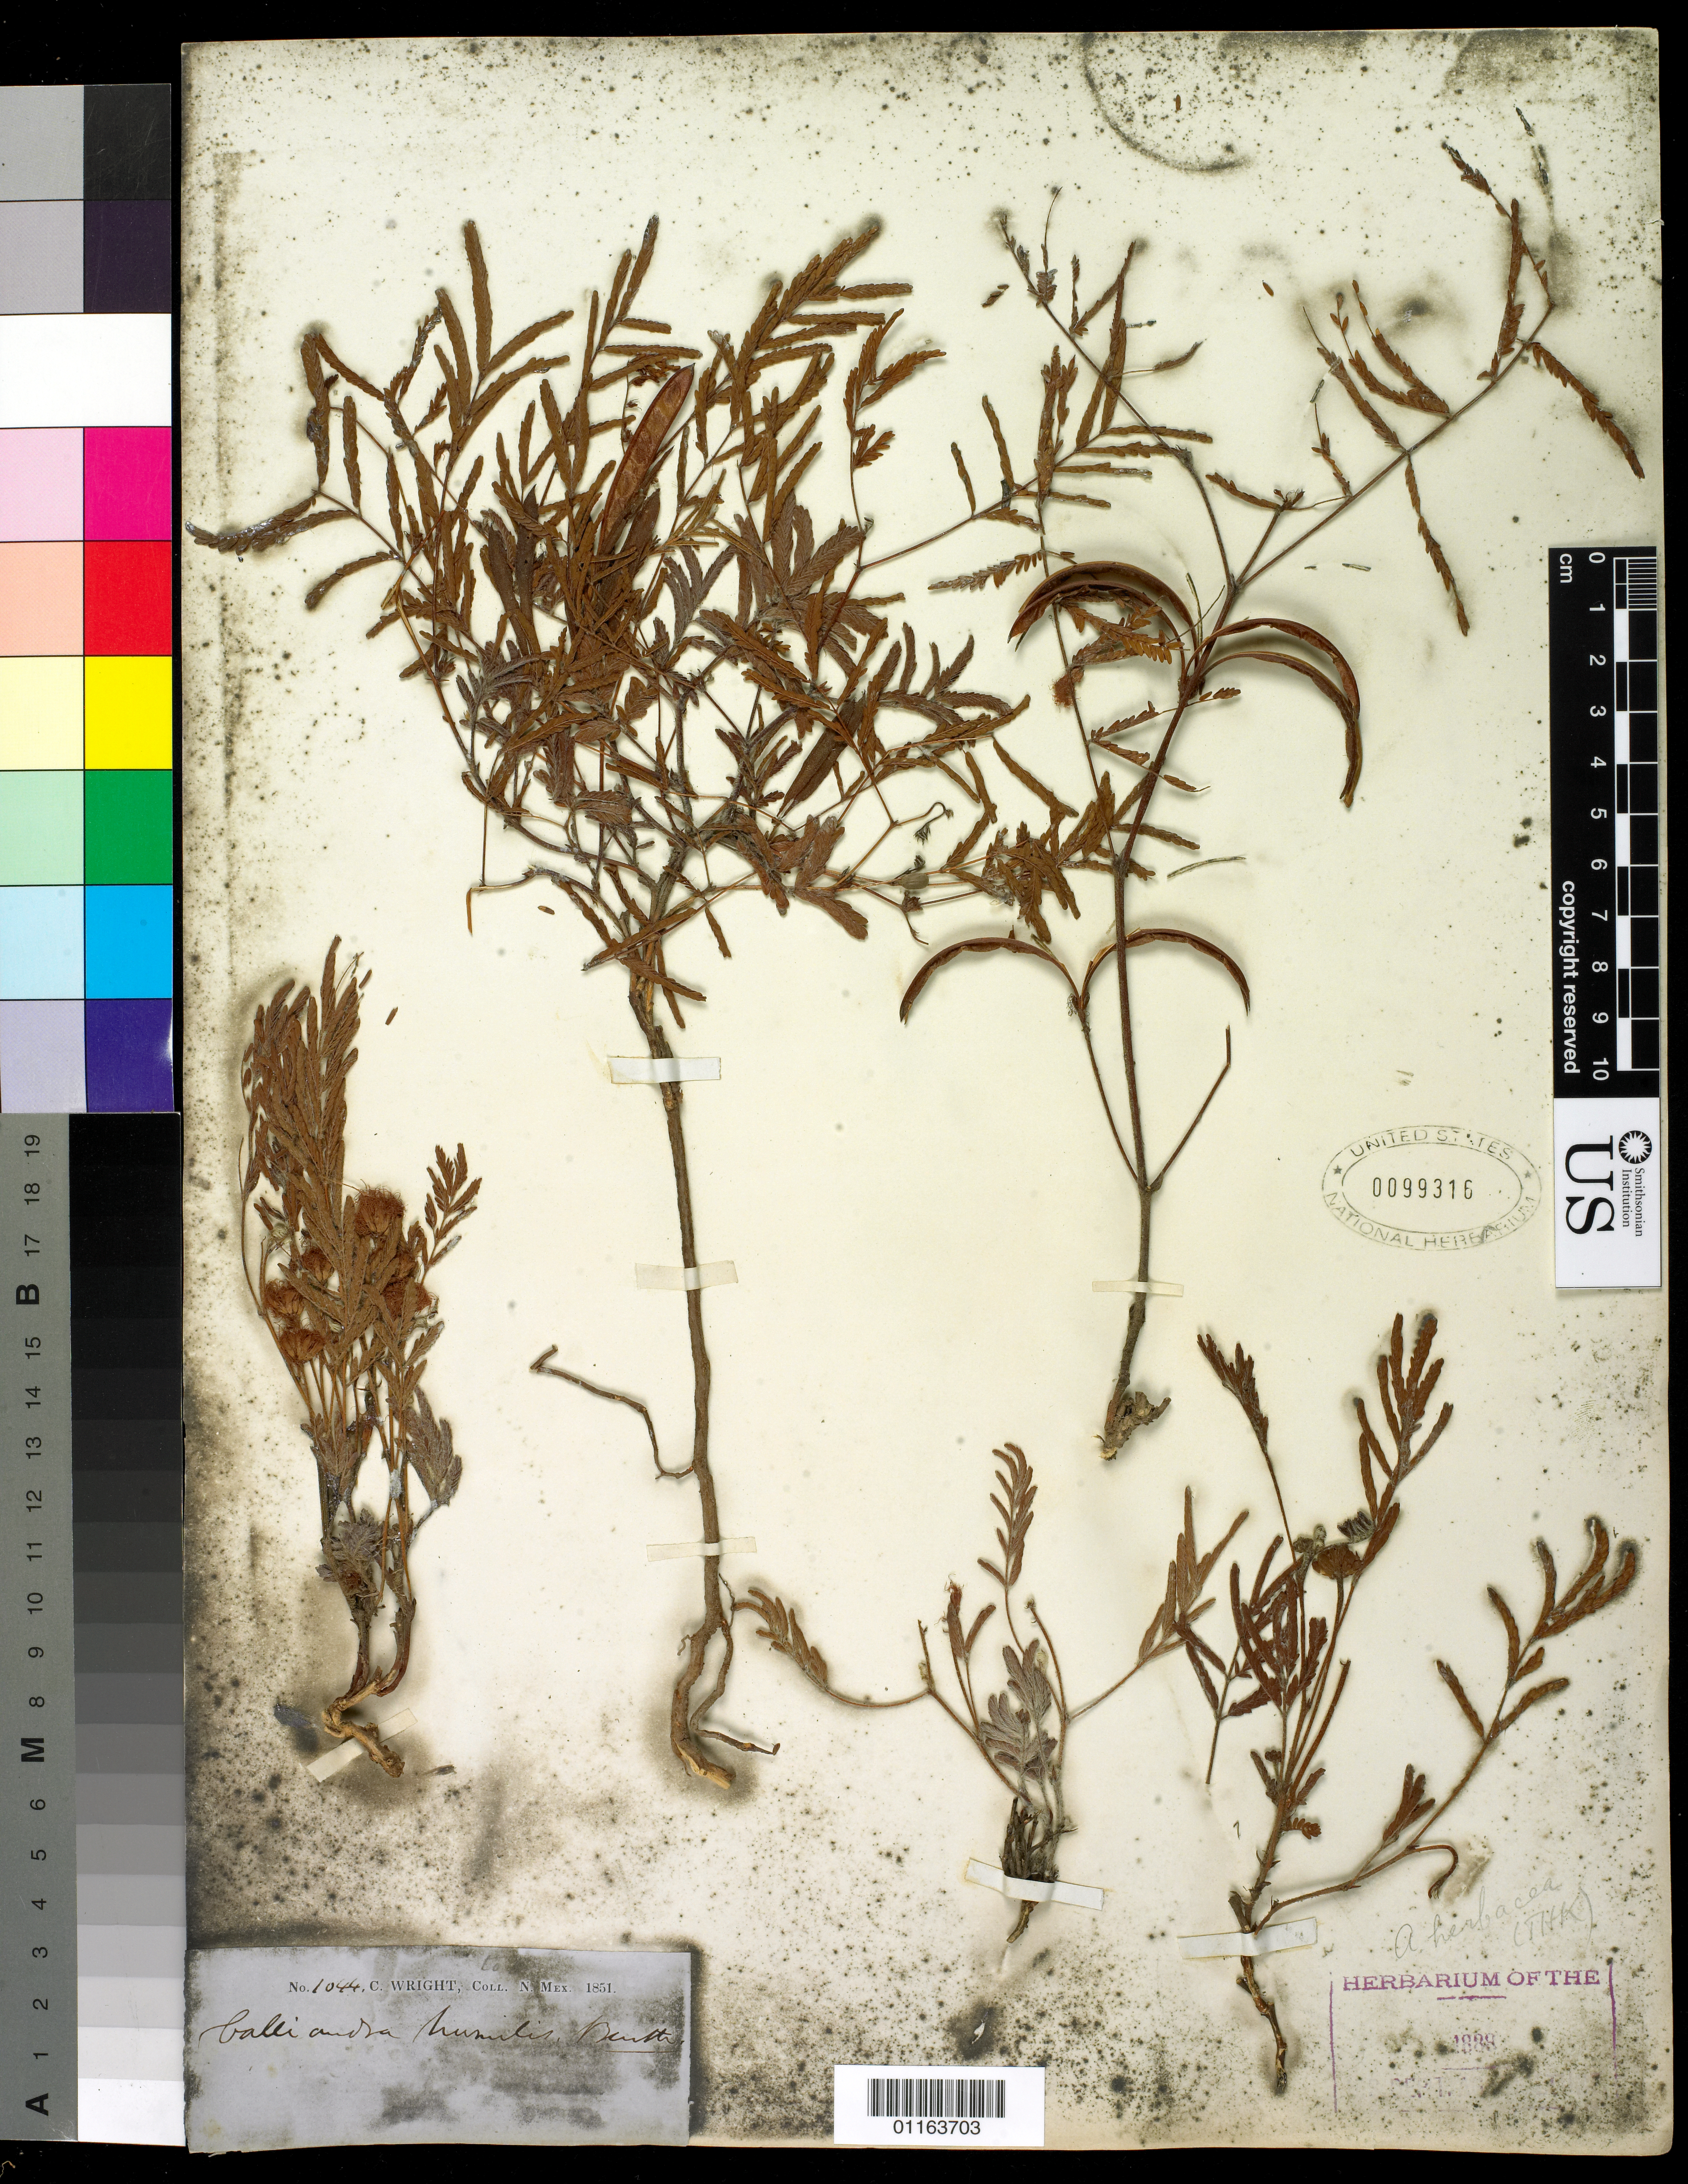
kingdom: Plantae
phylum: Tracheophyta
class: Magnoliopsida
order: Fabales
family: Fabaceae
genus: Calliandra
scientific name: Calliandra humilis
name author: Benth.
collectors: C. Wright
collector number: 1044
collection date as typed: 1851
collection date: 1851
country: United States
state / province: New Mexico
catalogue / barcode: US 99316